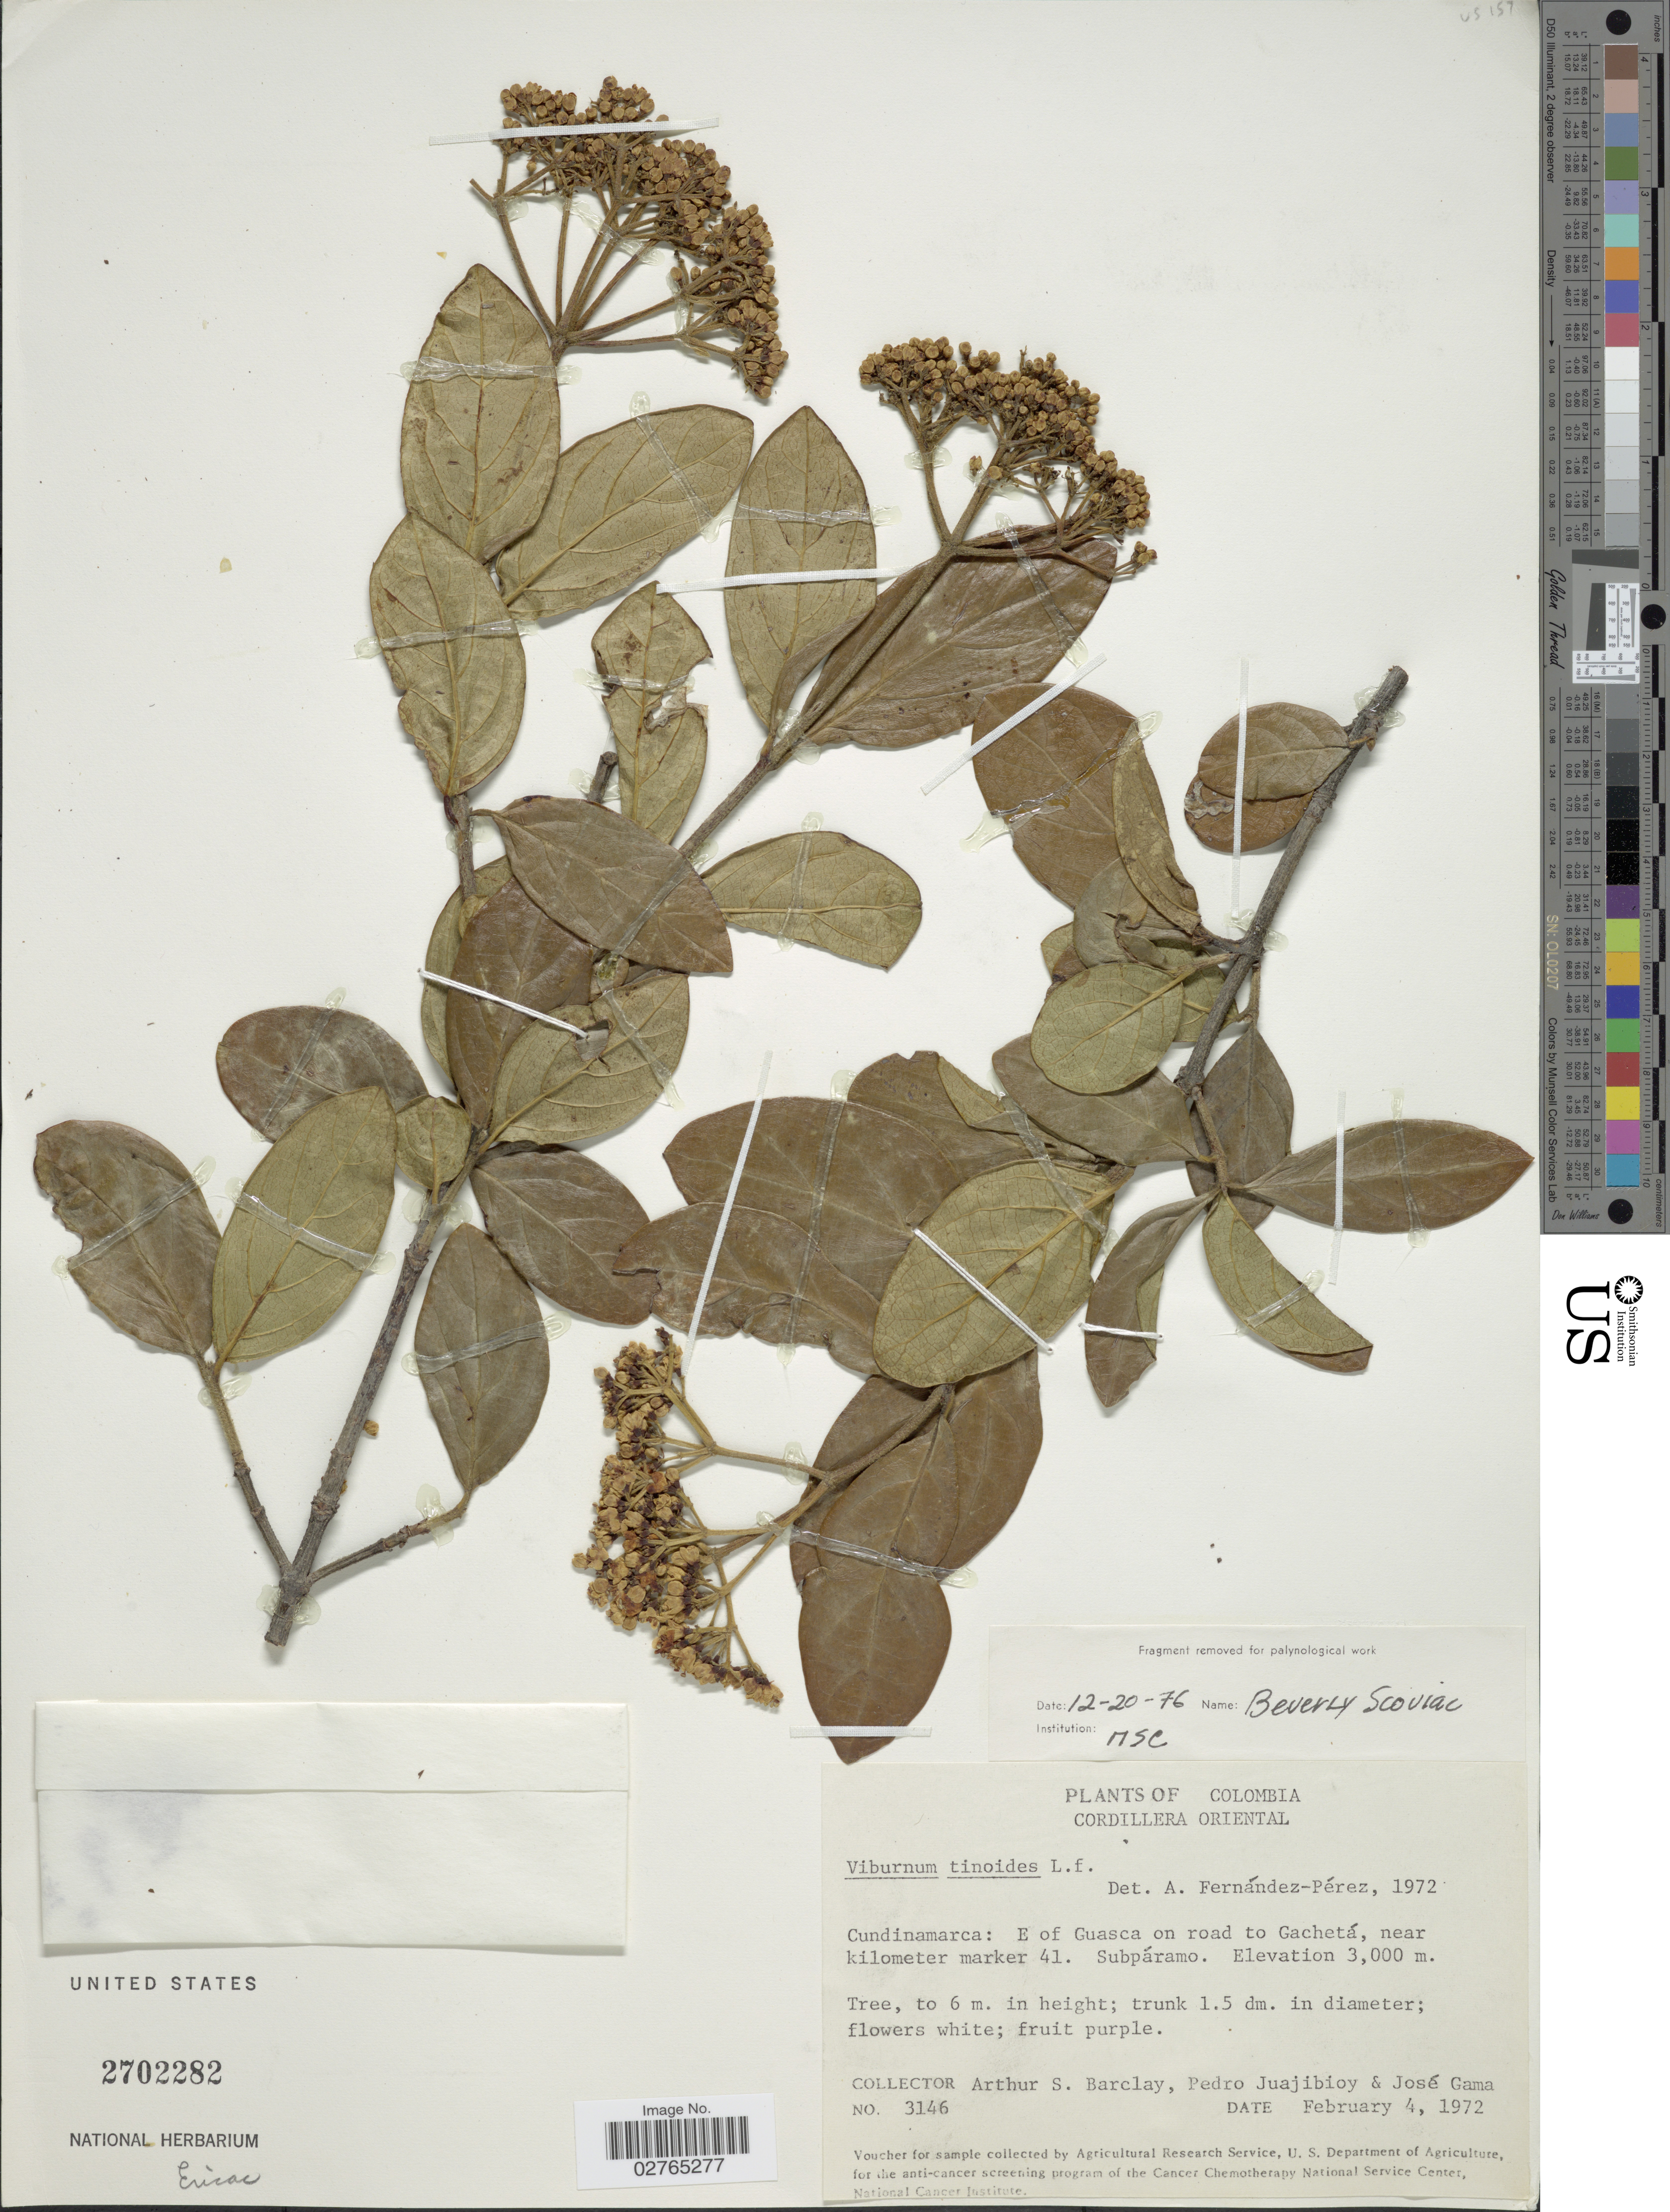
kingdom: Plantae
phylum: Tracheophyta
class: Magnoliopsida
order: Dipsacales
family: Viburnaceae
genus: Viburnum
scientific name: Viburnum tinoides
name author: L. f.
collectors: A. S. Barclay, P. Juajibioy & J. Gama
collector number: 3146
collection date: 1972-02-04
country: Colombia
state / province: Cundinamarca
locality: Cordillera Oriental. E of Guasca on road to Gachetá, near kilometer marker 41. Subpáramo.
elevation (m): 3000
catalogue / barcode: US 2702282